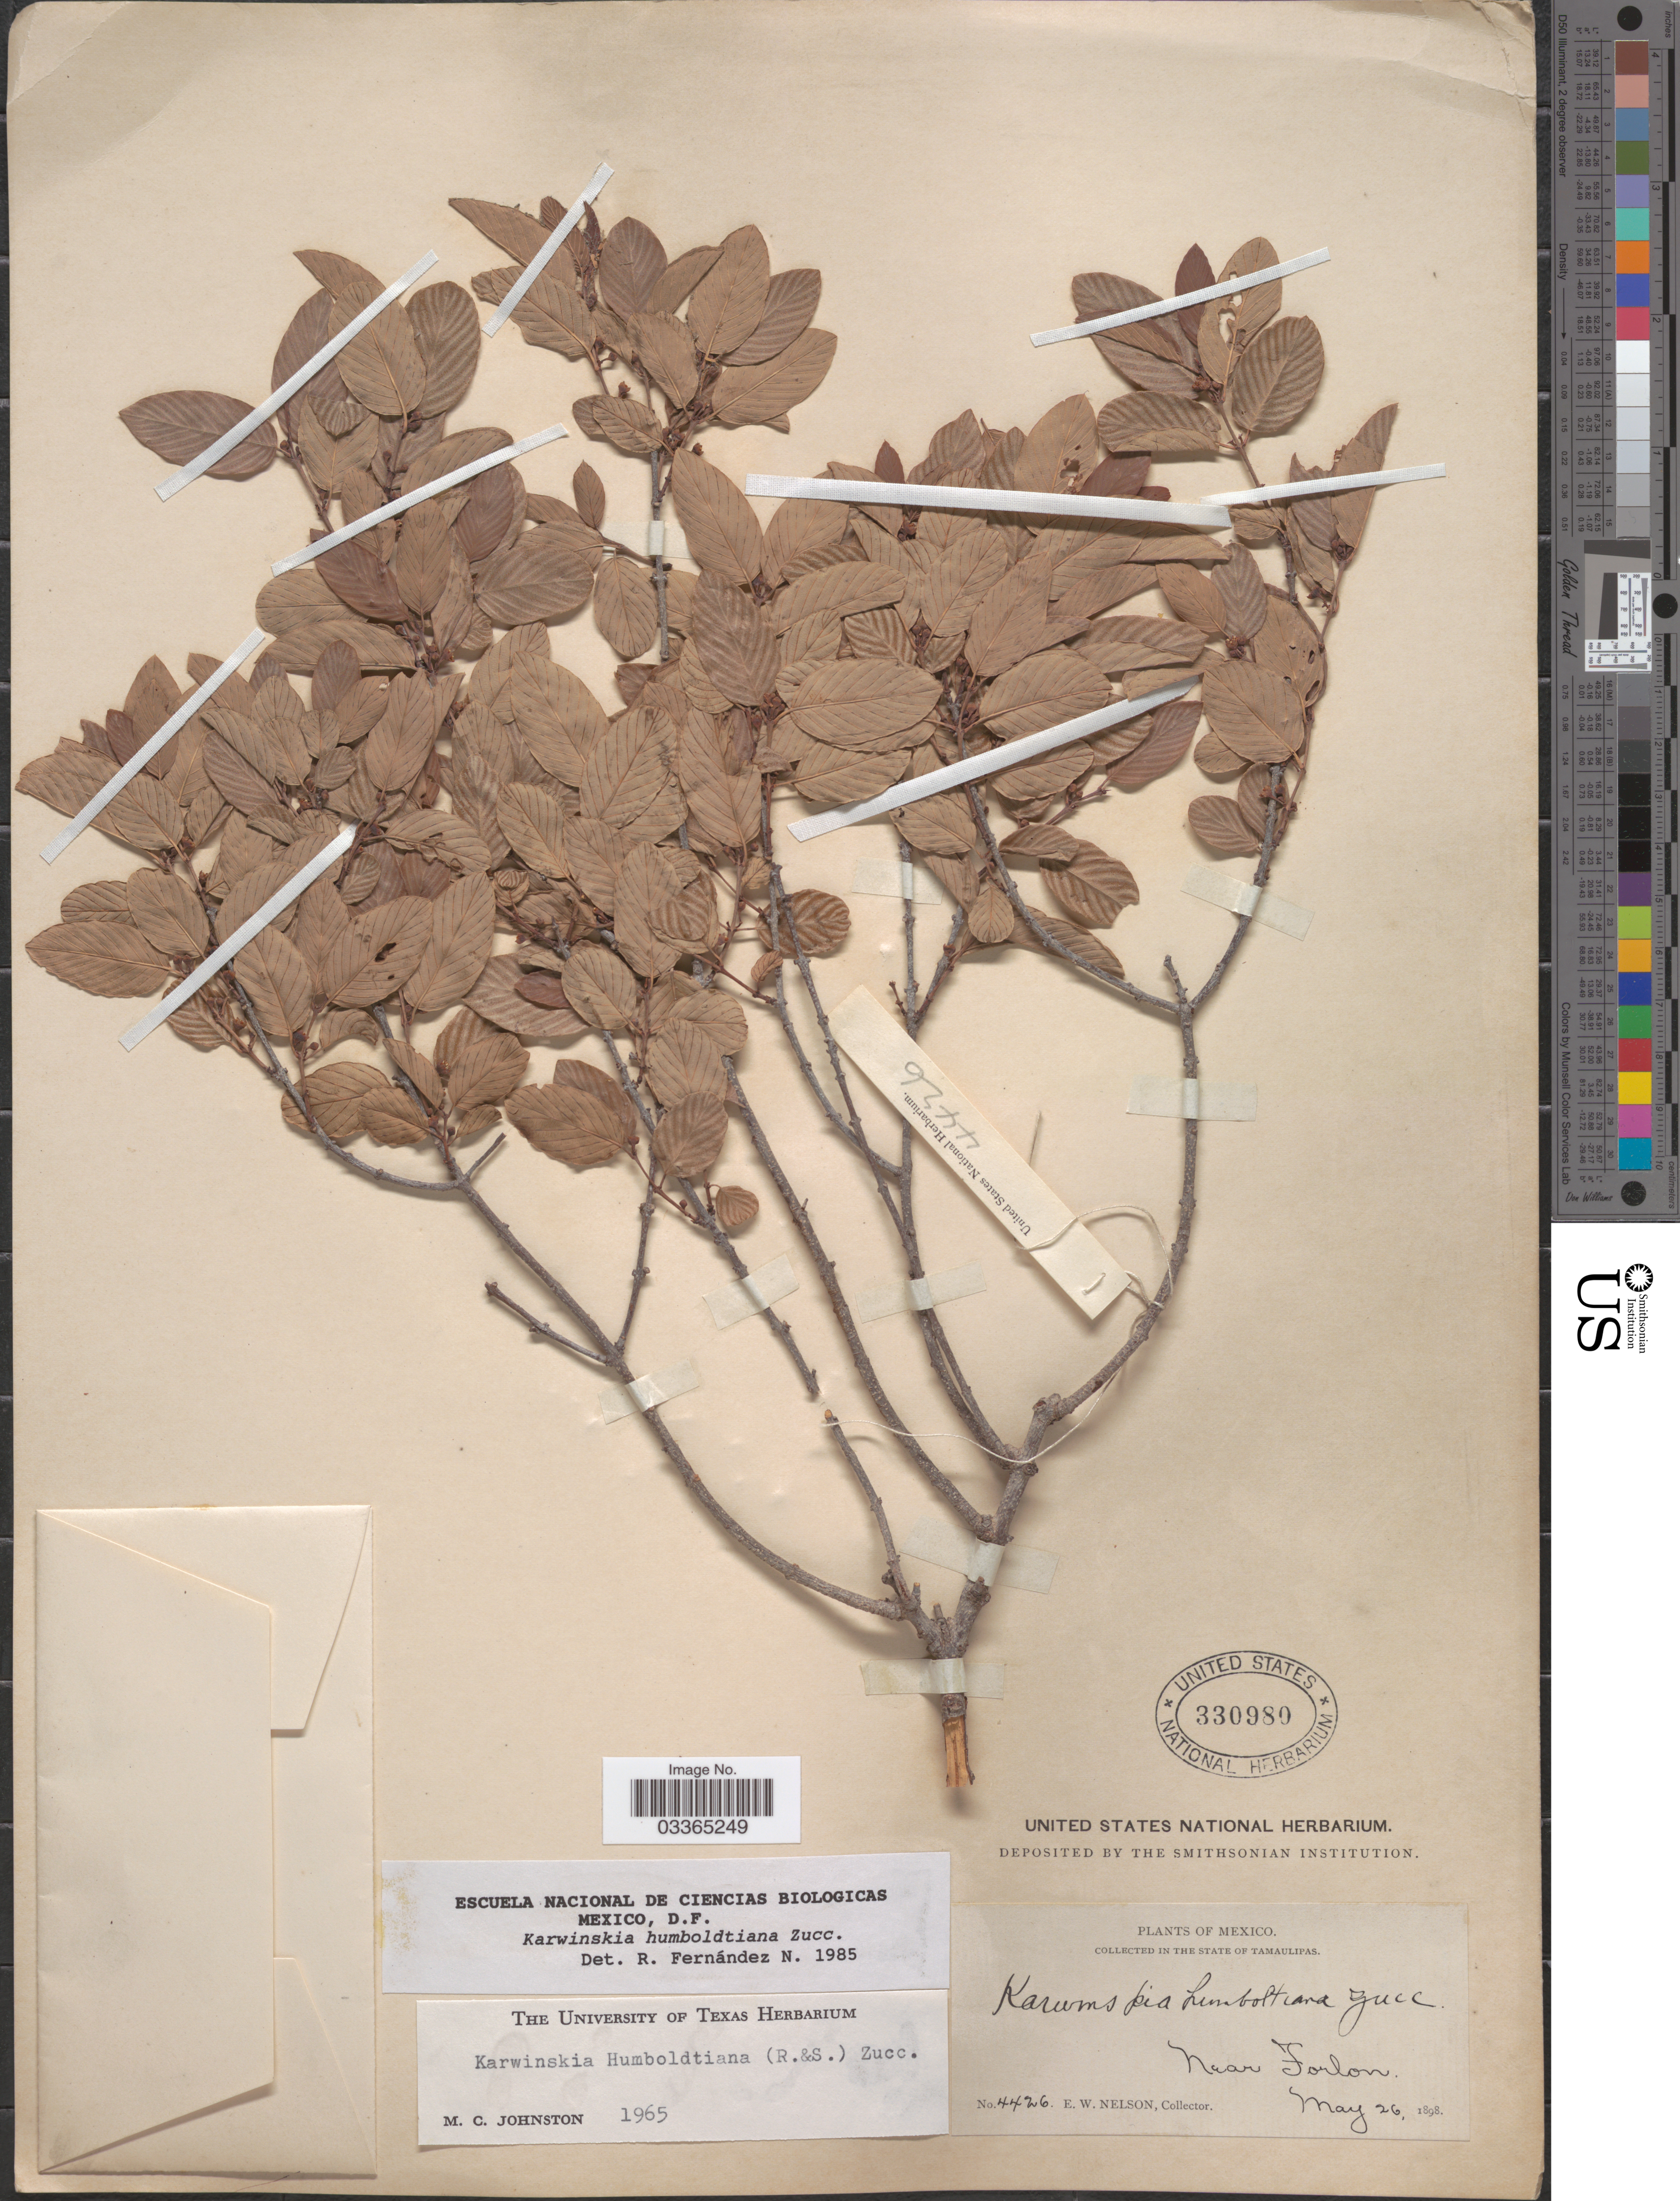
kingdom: Plantae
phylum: Tracheophyta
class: Magnoliopsida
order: Rosales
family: Rhamnaceae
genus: Karwinskia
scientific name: Karwinskia humboldtiana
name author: (Schult.) Zucc.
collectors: E. W. Nelson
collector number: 4426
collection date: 1898-05-26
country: Mexico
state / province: Tamaulipas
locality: Near Forlon.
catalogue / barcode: US 330980